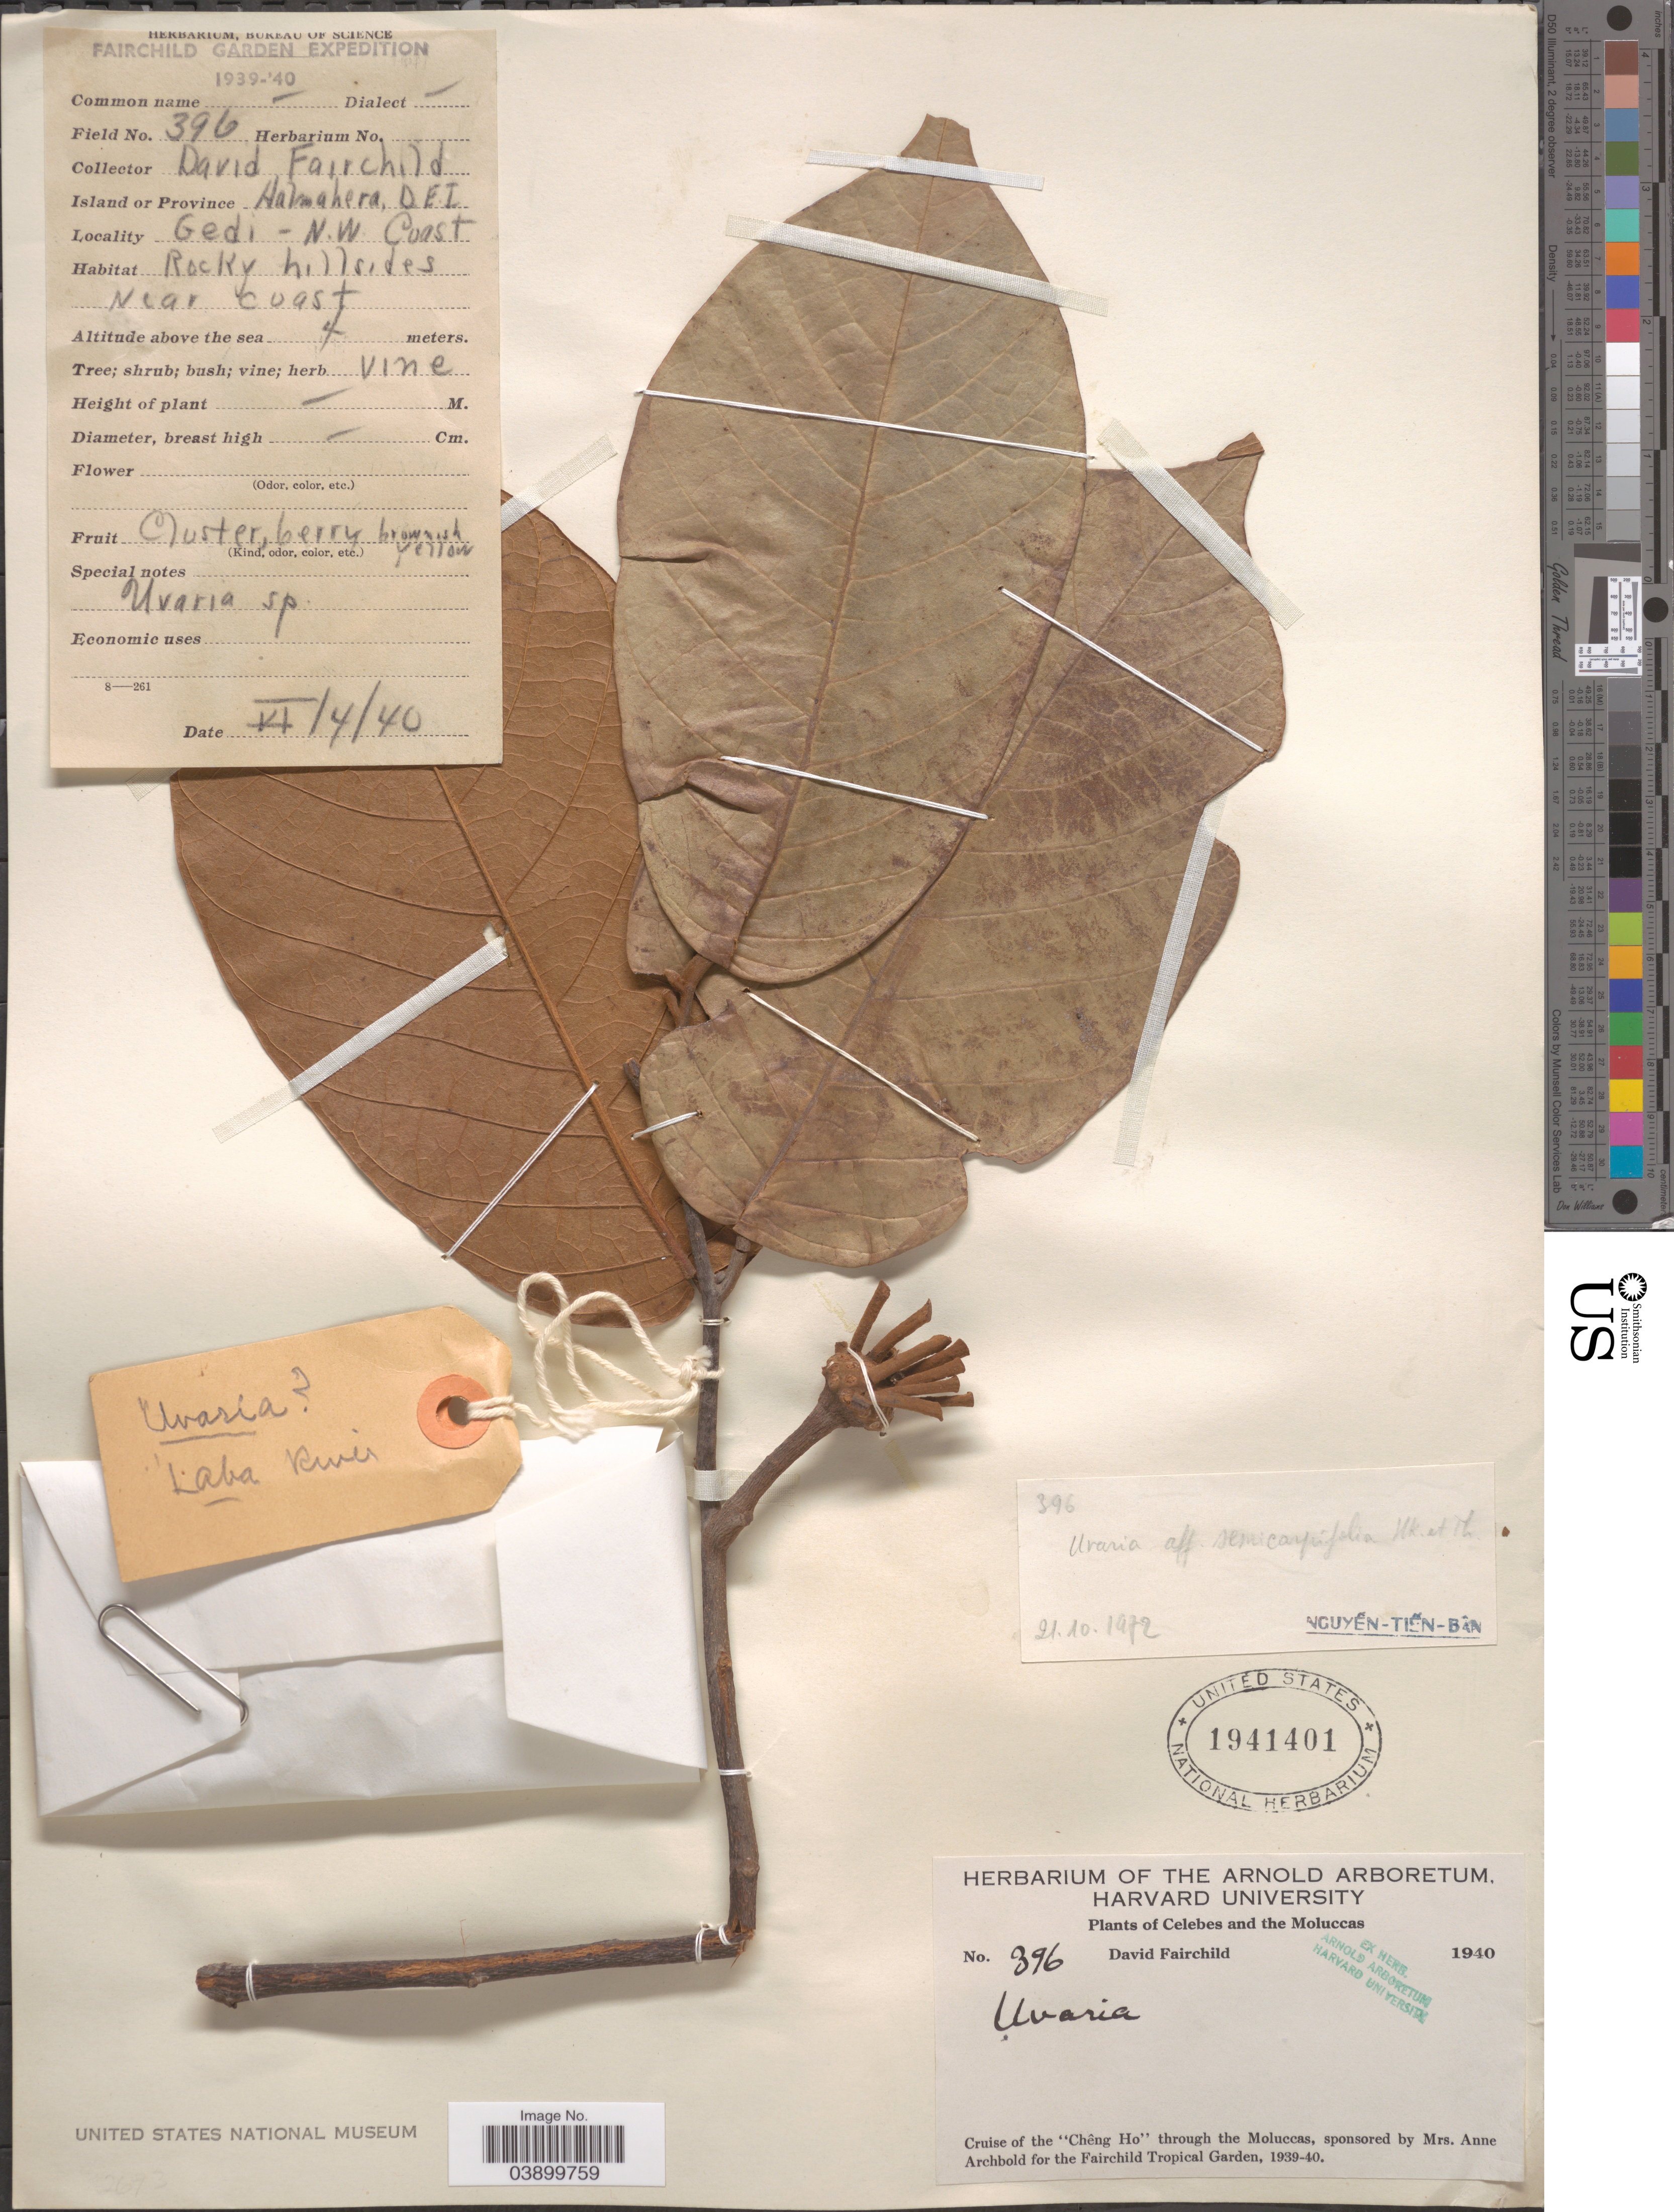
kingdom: Plantae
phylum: Tracheophyta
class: Magnoliopsida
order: Magnoliales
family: Annonaceae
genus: Uvaria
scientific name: Uvaria semecarpifolia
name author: Hook. f. & Thomson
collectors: D. Fairchild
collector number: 396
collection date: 1940-06-04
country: Indonesia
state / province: Maluku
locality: Island or Province Halmahera, D.E.I. Gedi - N.W. Coast. Celebes and the Moluccas.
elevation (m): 4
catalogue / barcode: US 1941401